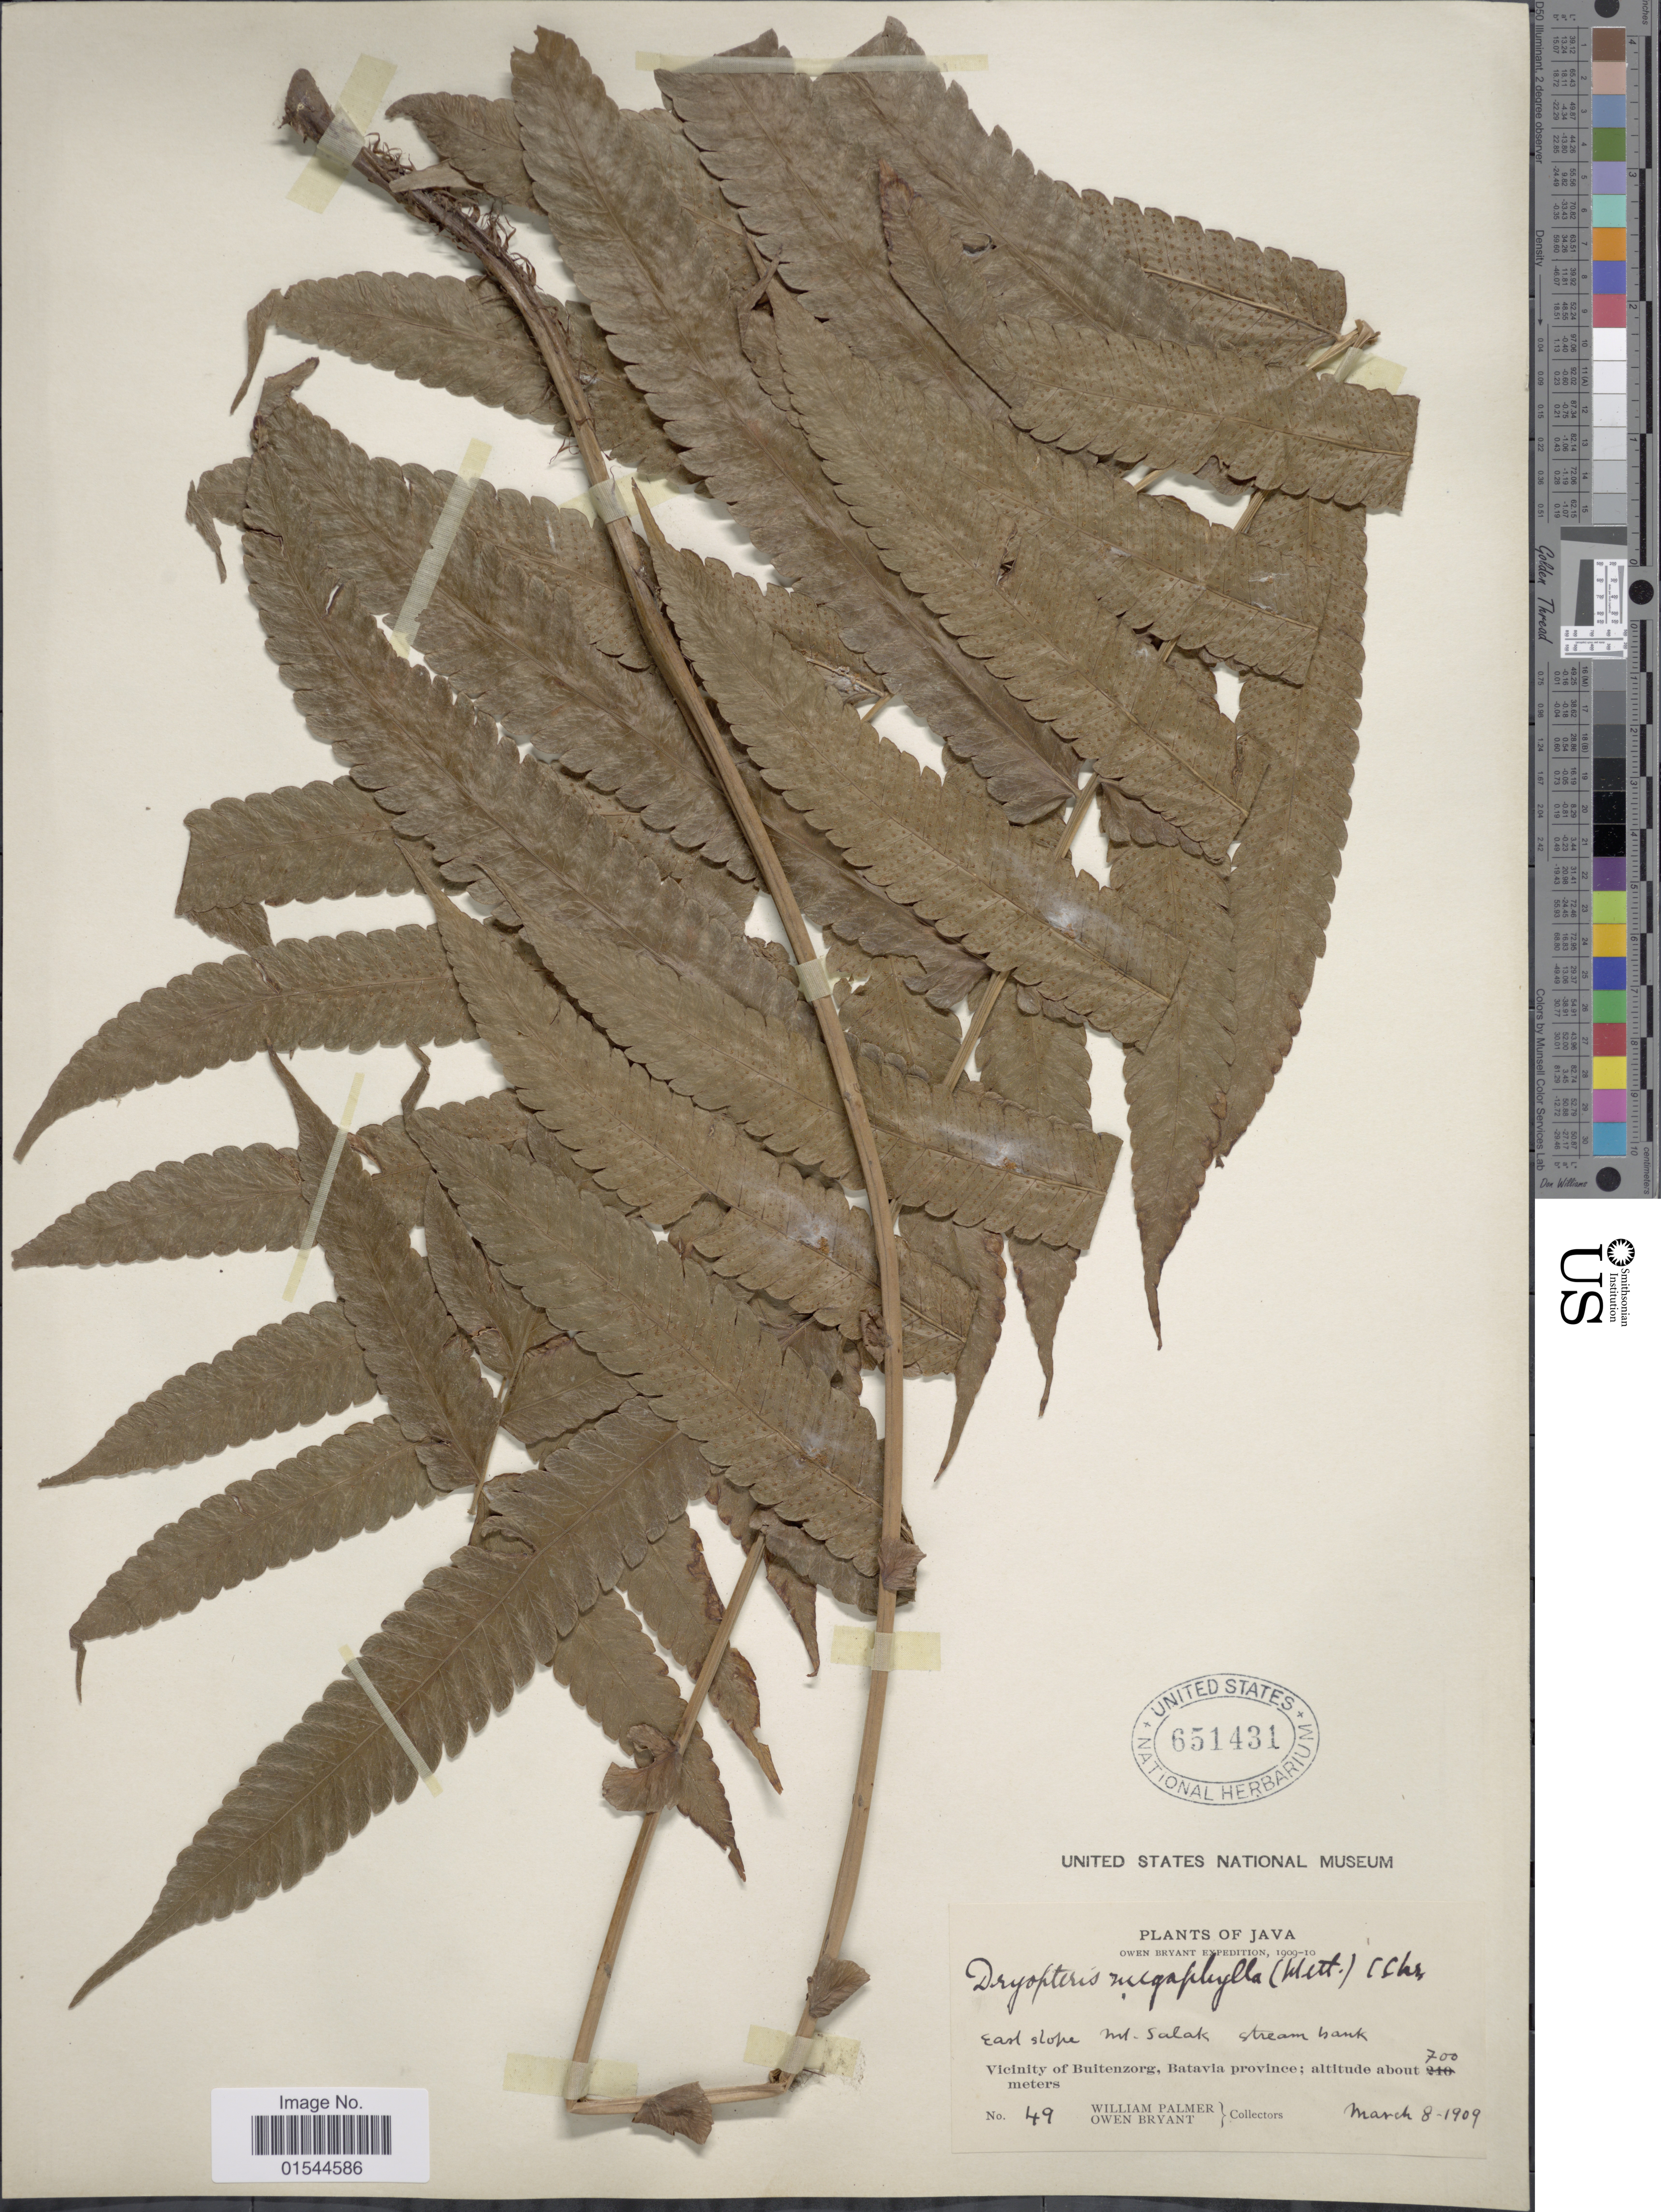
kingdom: Plantae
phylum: Tracheophyta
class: Polypodiopsida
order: Polypodiales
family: Thelypteridaceae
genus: Pneumatopteris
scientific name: Pneumatopteris pennigera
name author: (G. Forst.) Holttum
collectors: W. Palmer & O. Bryant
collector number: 49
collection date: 1909-03-08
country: Indonesia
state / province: Java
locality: Vicinity of Buitenzorg, Batavia province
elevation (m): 700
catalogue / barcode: US 651431